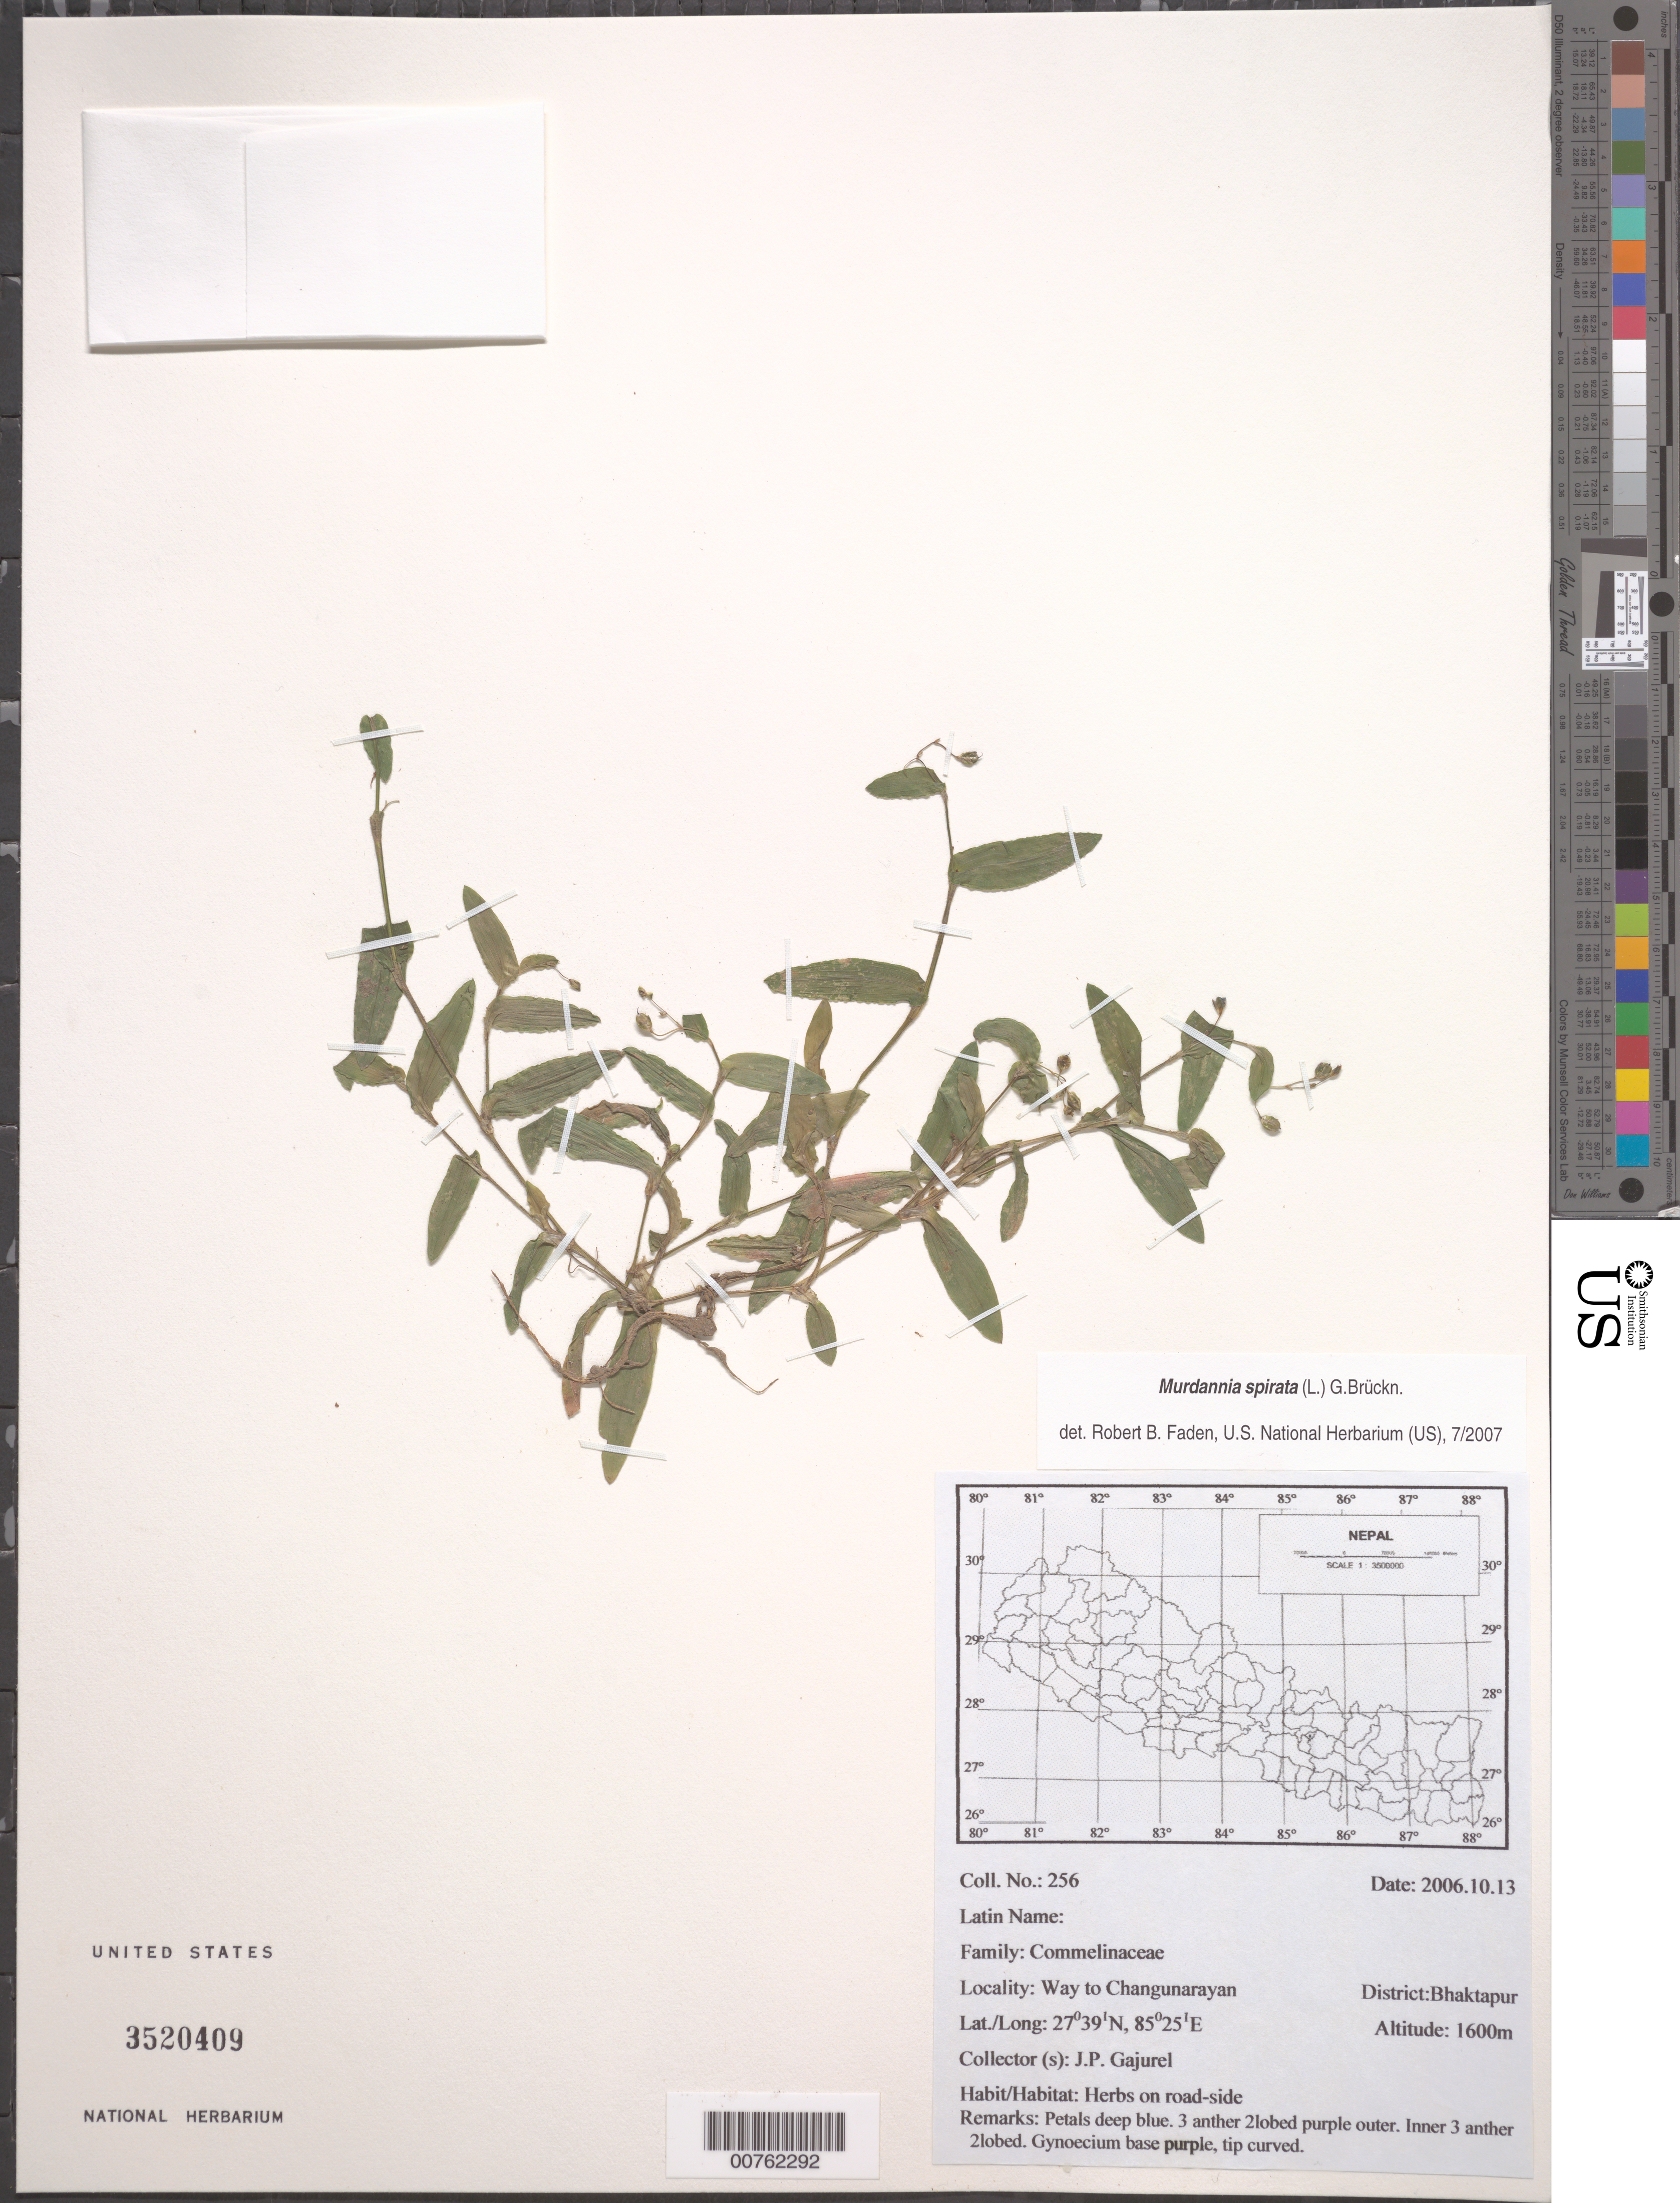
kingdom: Plantae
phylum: Tracheophyta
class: Liliopsida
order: Commelinales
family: Commelinaceae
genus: Murdannia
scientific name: Murdannia spirata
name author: (L.) G. Brückn.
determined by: Faden, Robert B., (US), Smithsonian Institution - National Museum of Natural History (UNITED STATES)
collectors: J. Gajurel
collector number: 256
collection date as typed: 13 Oct 2006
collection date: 2006-10-13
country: Nepal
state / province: Bagmati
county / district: Bhaktapur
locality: Way to Changunarayan.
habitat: Herbs on road-side.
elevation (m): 1600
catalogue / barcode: US 3520409